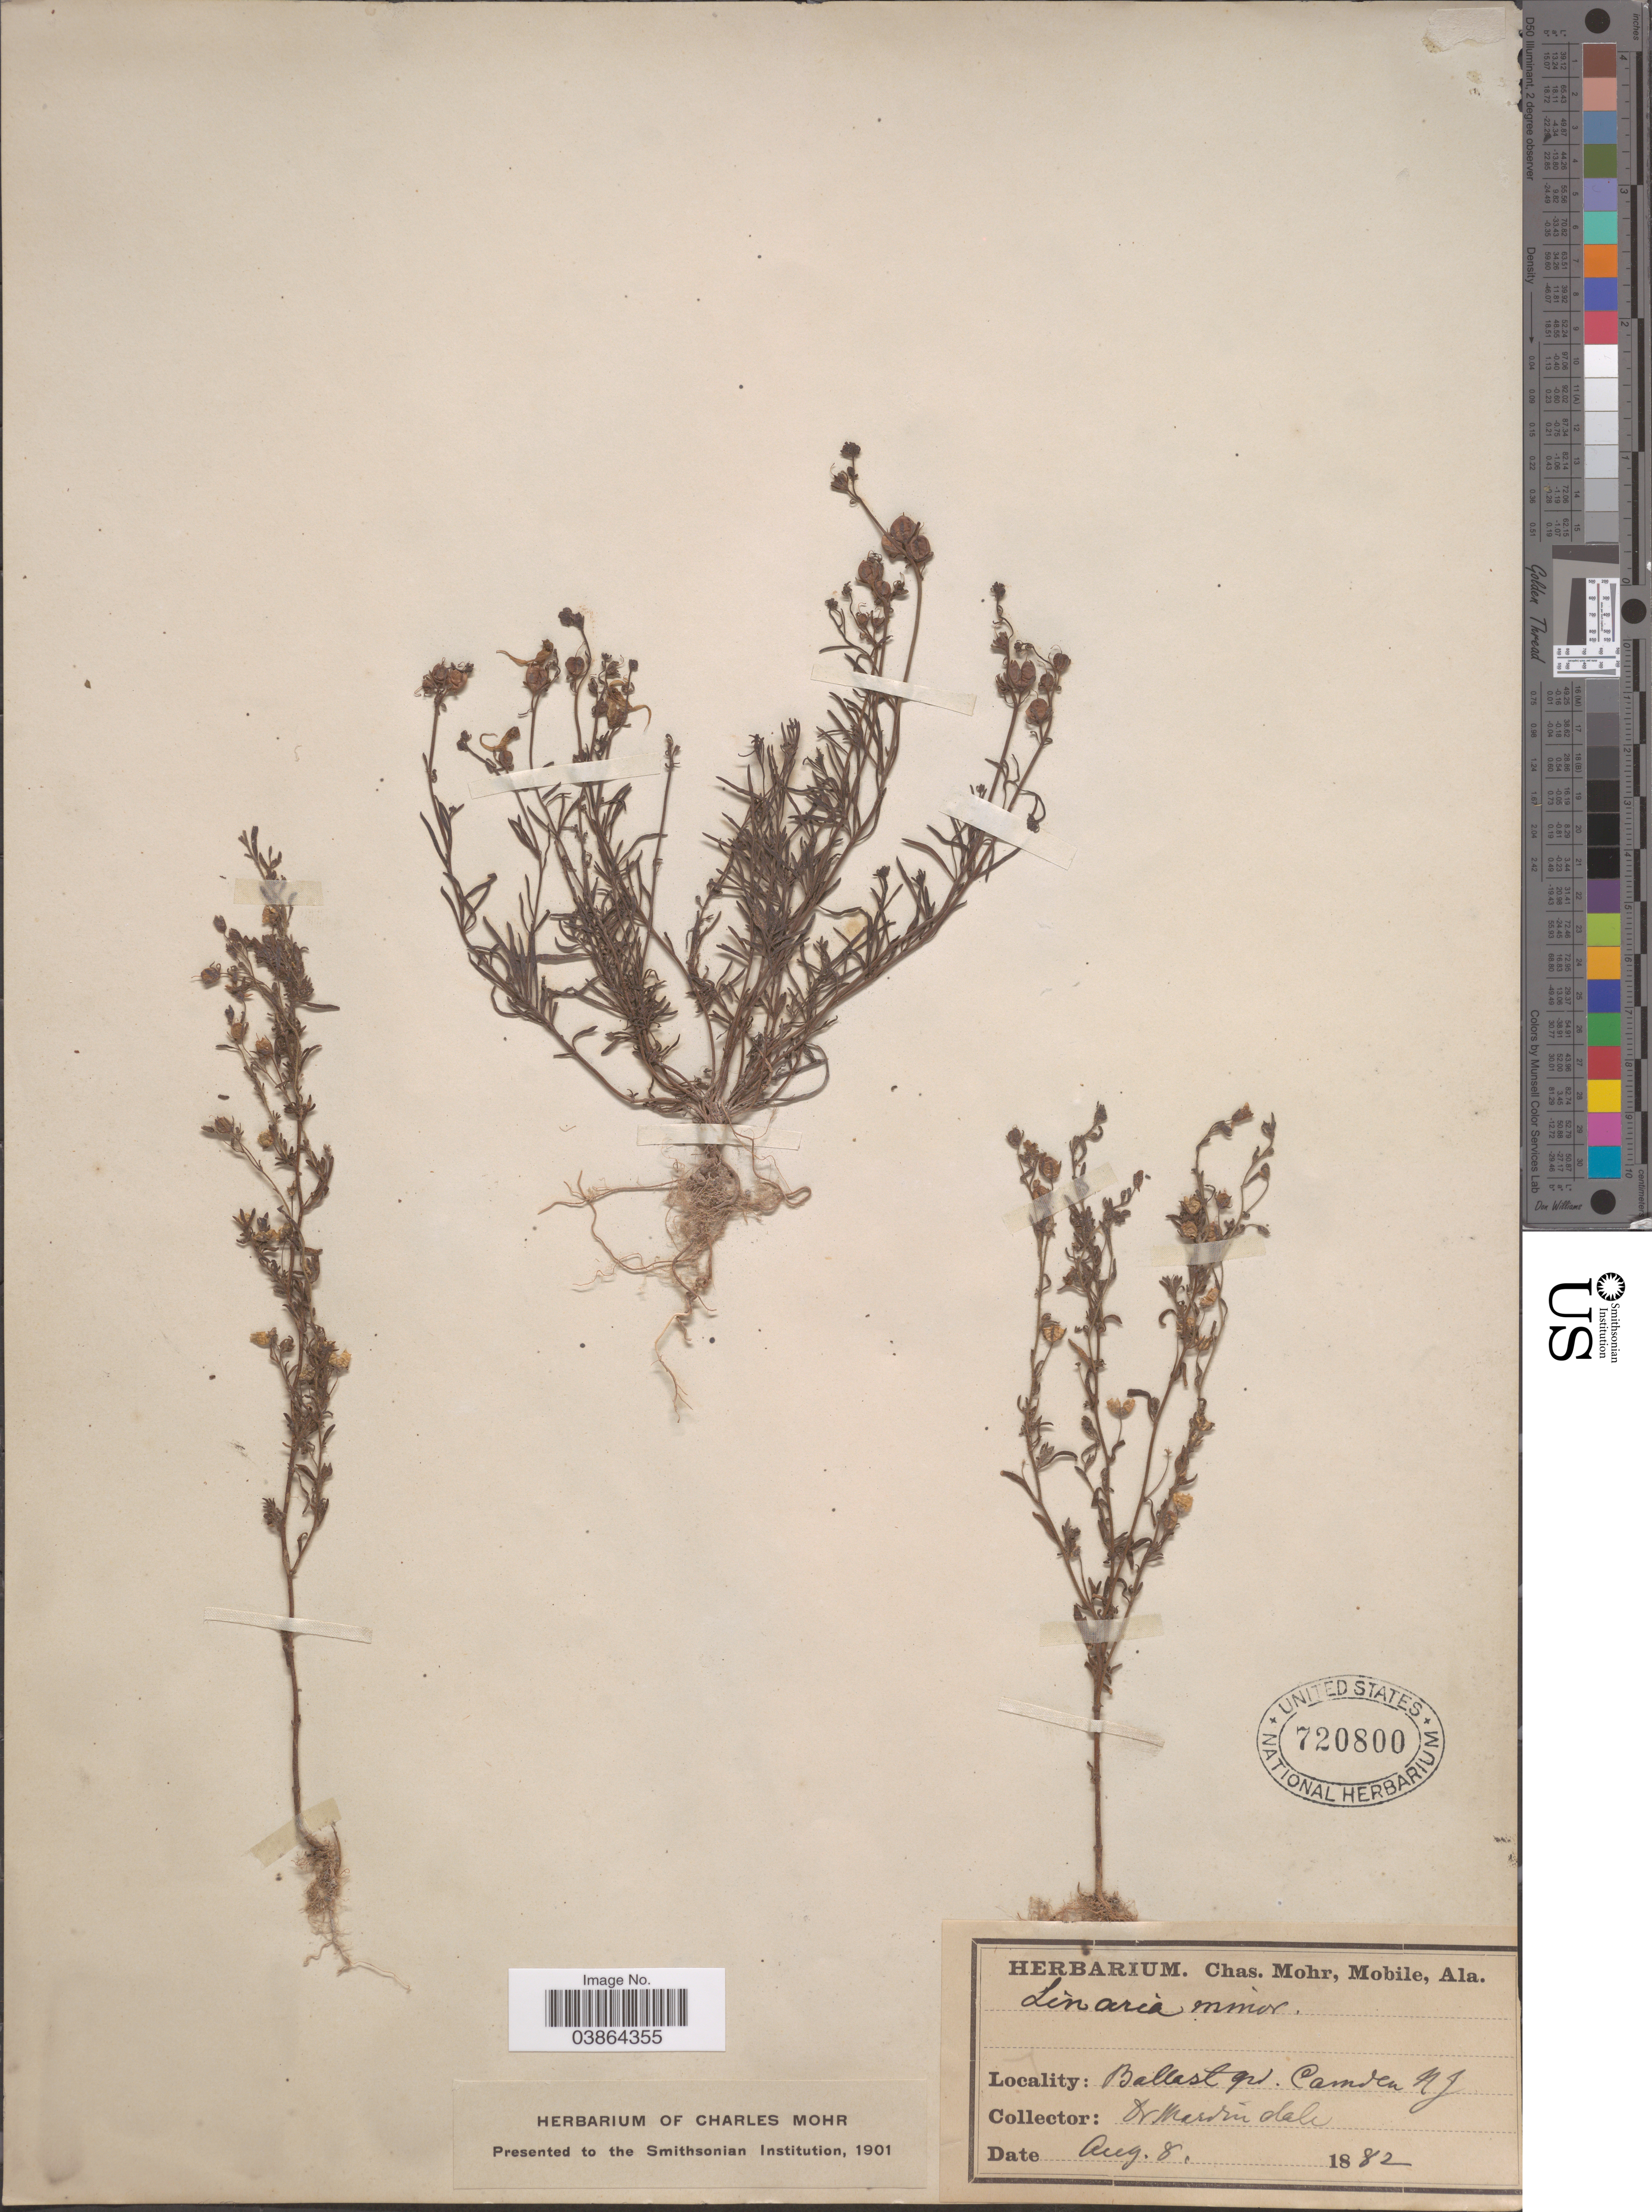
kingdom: Plantae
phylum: Tracheophyta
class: Magnoliopsida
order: Lamiales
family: Plantaginaceae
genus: Chaenorrhinum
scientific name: Chaenorrhinum minor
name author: (L.) Lange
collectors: Martindale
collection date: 1882-08-08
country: United States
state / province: New Jersey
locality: Camden.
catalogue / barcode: US 720800